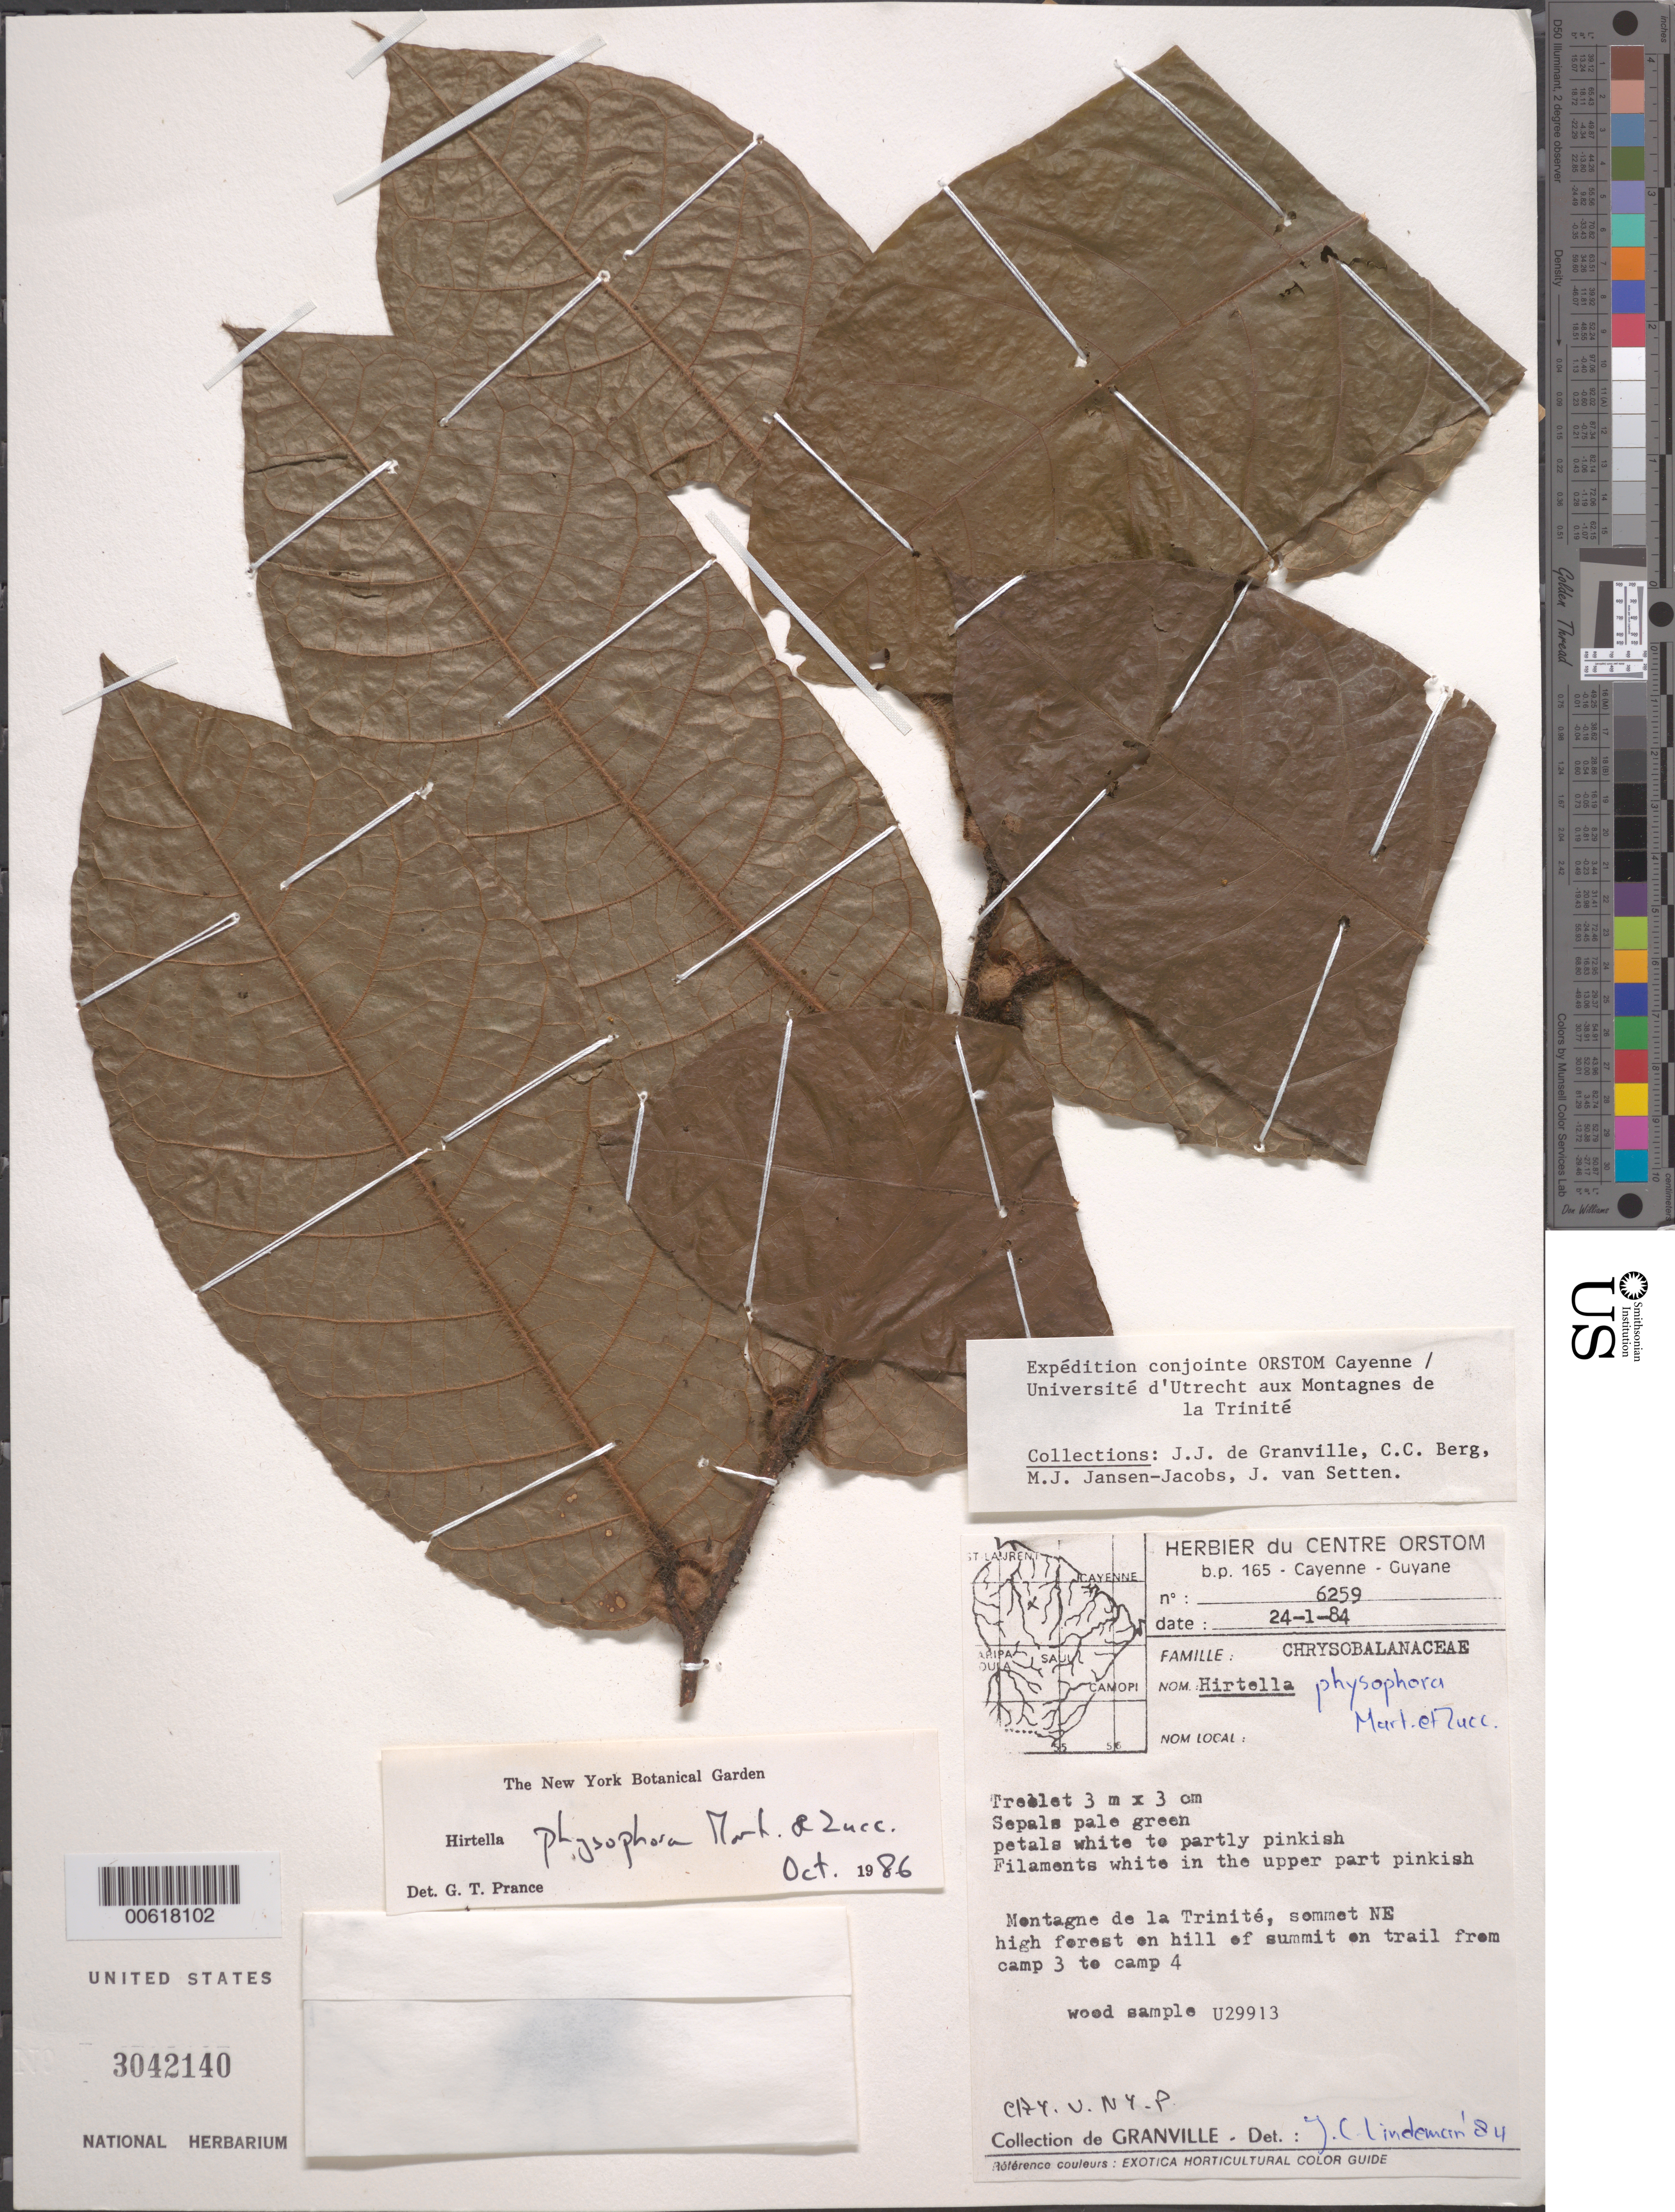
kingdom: Plantae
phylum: Tracheophyta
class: Magnoliopsida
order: Malpighiales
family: Chrysobalanaceae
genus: Hirtella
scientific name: Hirtella physophora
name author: Mart. & Zucc.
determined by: Prance, G. T.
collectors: J.-J. de Granville, C. C. Berg, M. J. Jansen-Jacobs & J. van Setten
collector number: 6259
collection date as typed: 24-Jan-84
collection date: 1984-01-24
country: French Guiana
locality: Montagnes de la Trinité, sommet NE; trail from camp 3 to camp 4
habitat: High forest on hill of summit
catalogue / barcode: US 3042140